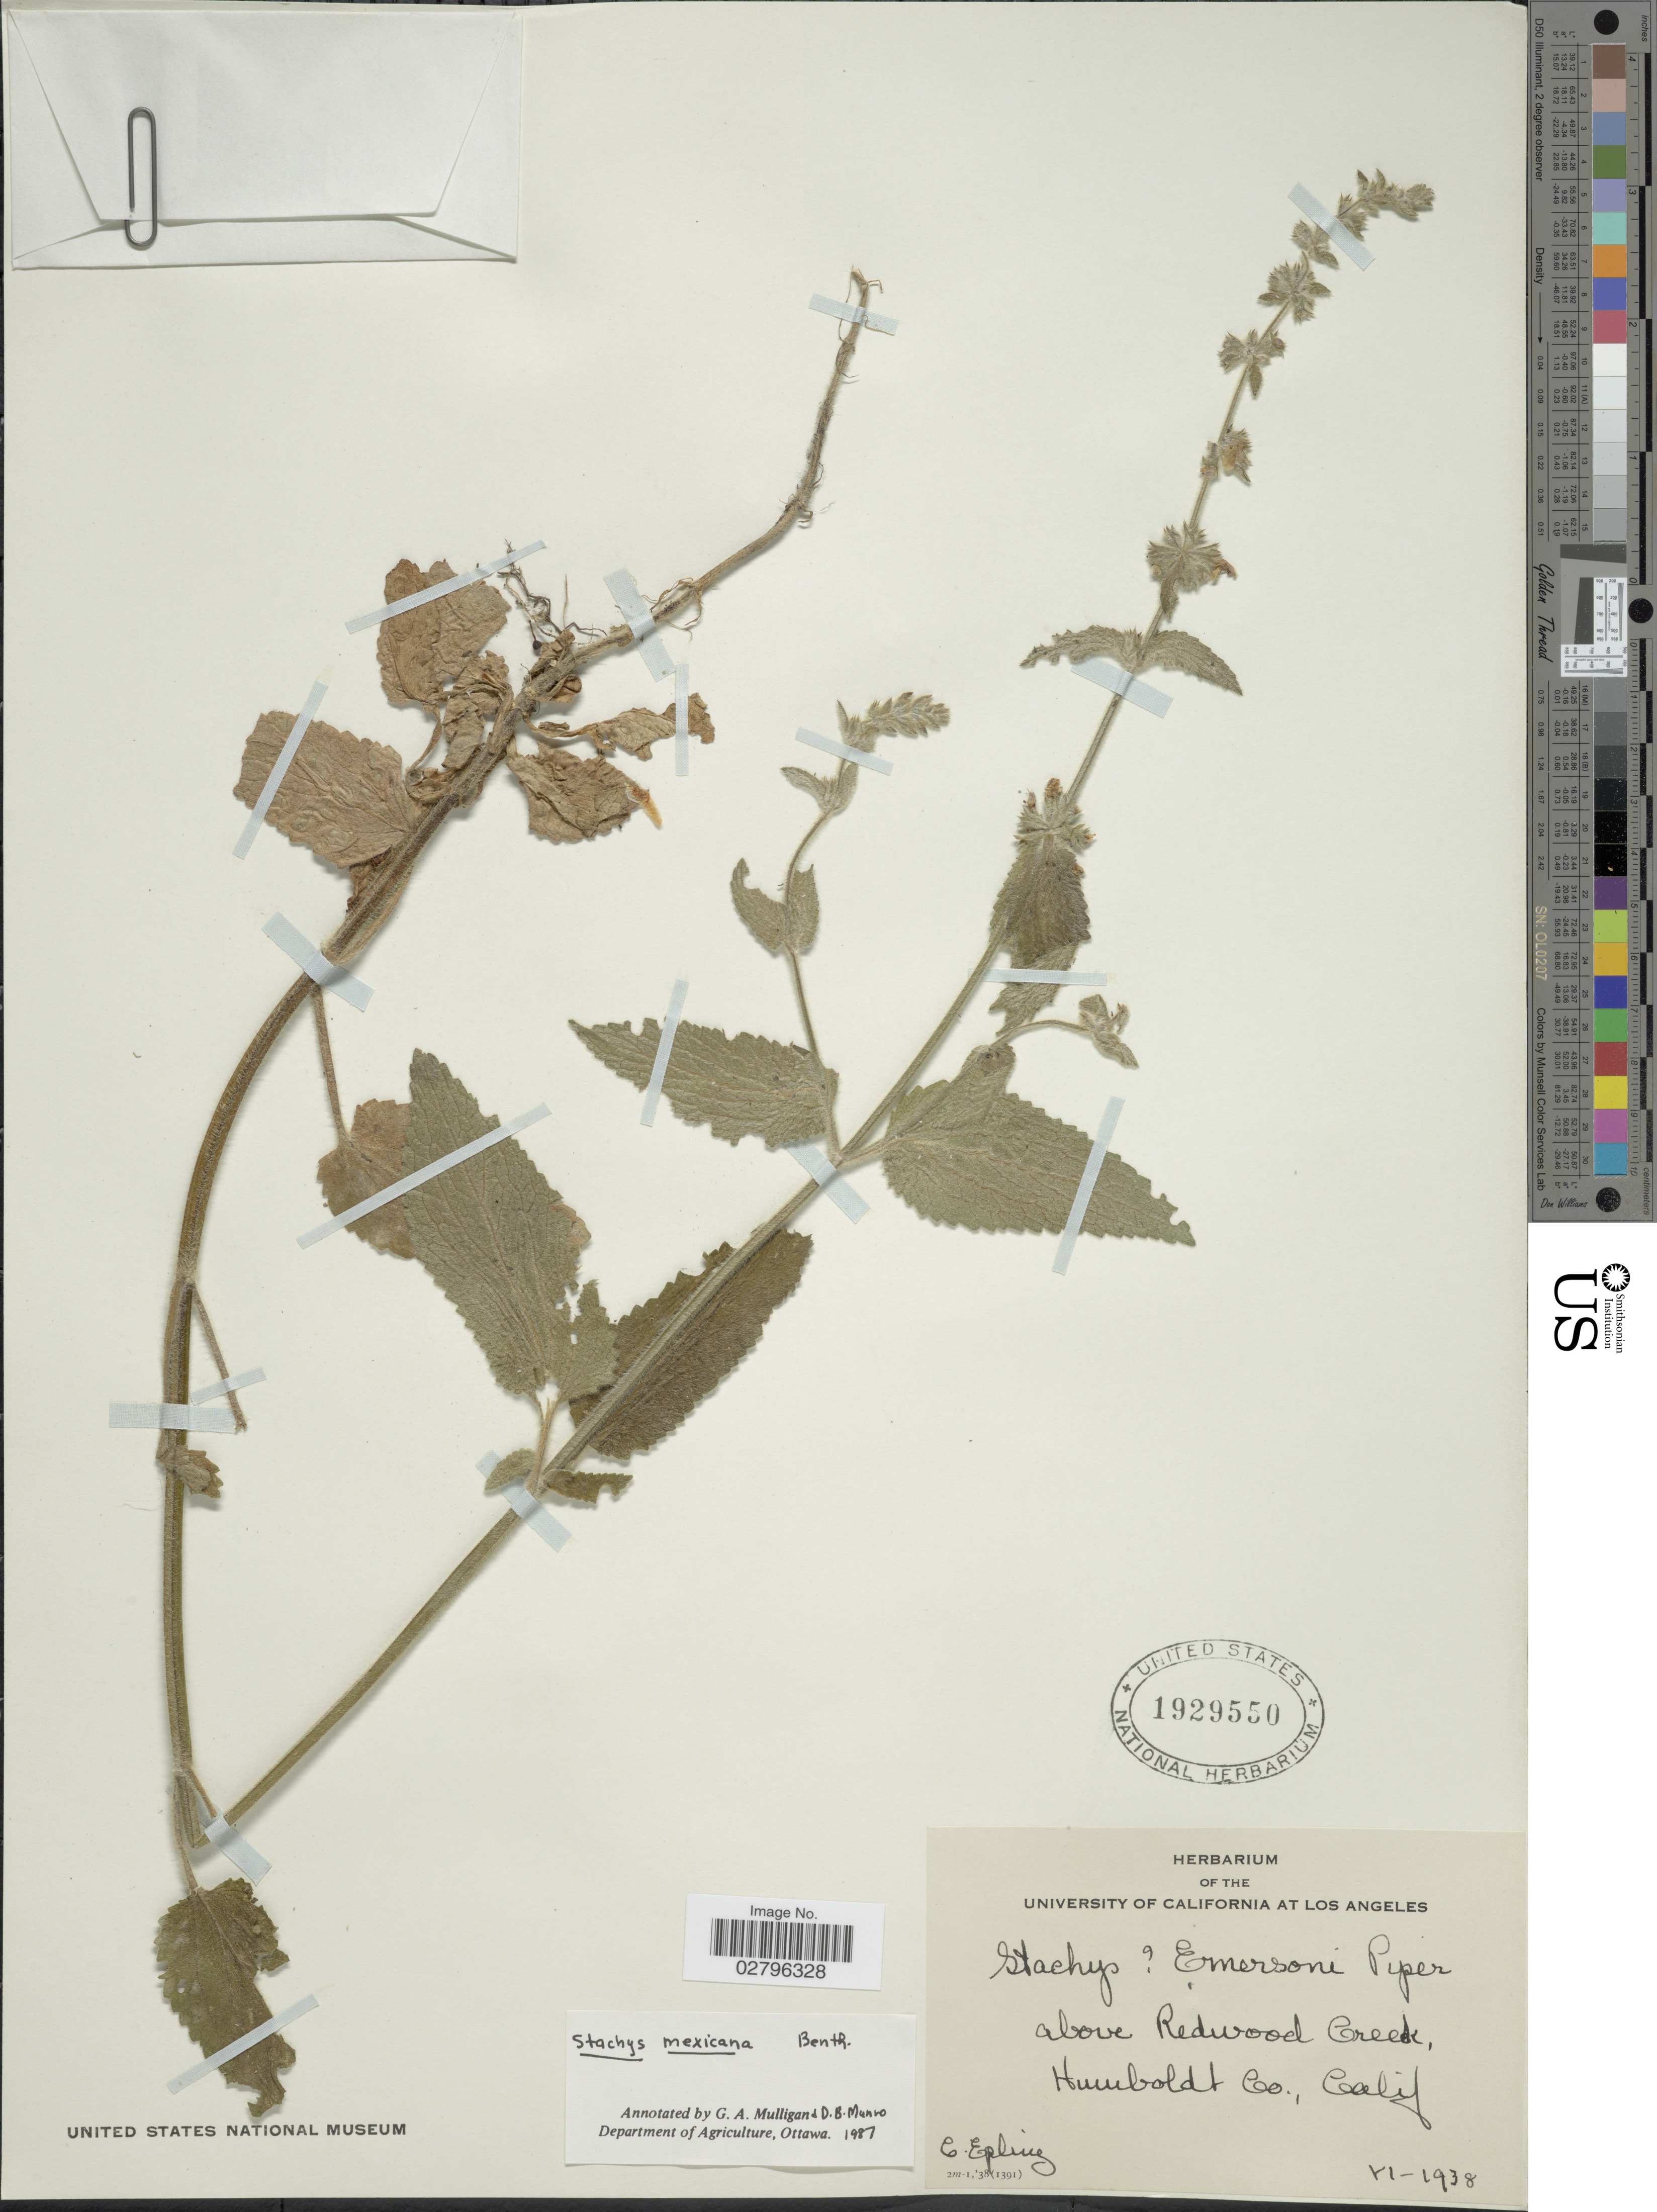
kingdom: Plantae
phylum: Tracheophyta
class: Magnoliopsida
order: Lamiales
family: Lamiaceae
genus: Stachys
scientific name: Stachys mexicana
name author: Benth.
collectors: C. C. Epling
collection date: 1938-06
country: United States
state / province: California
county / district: Humboldt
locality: Above Redwood Creek, Humboldt Co.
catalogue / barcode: US 1929550